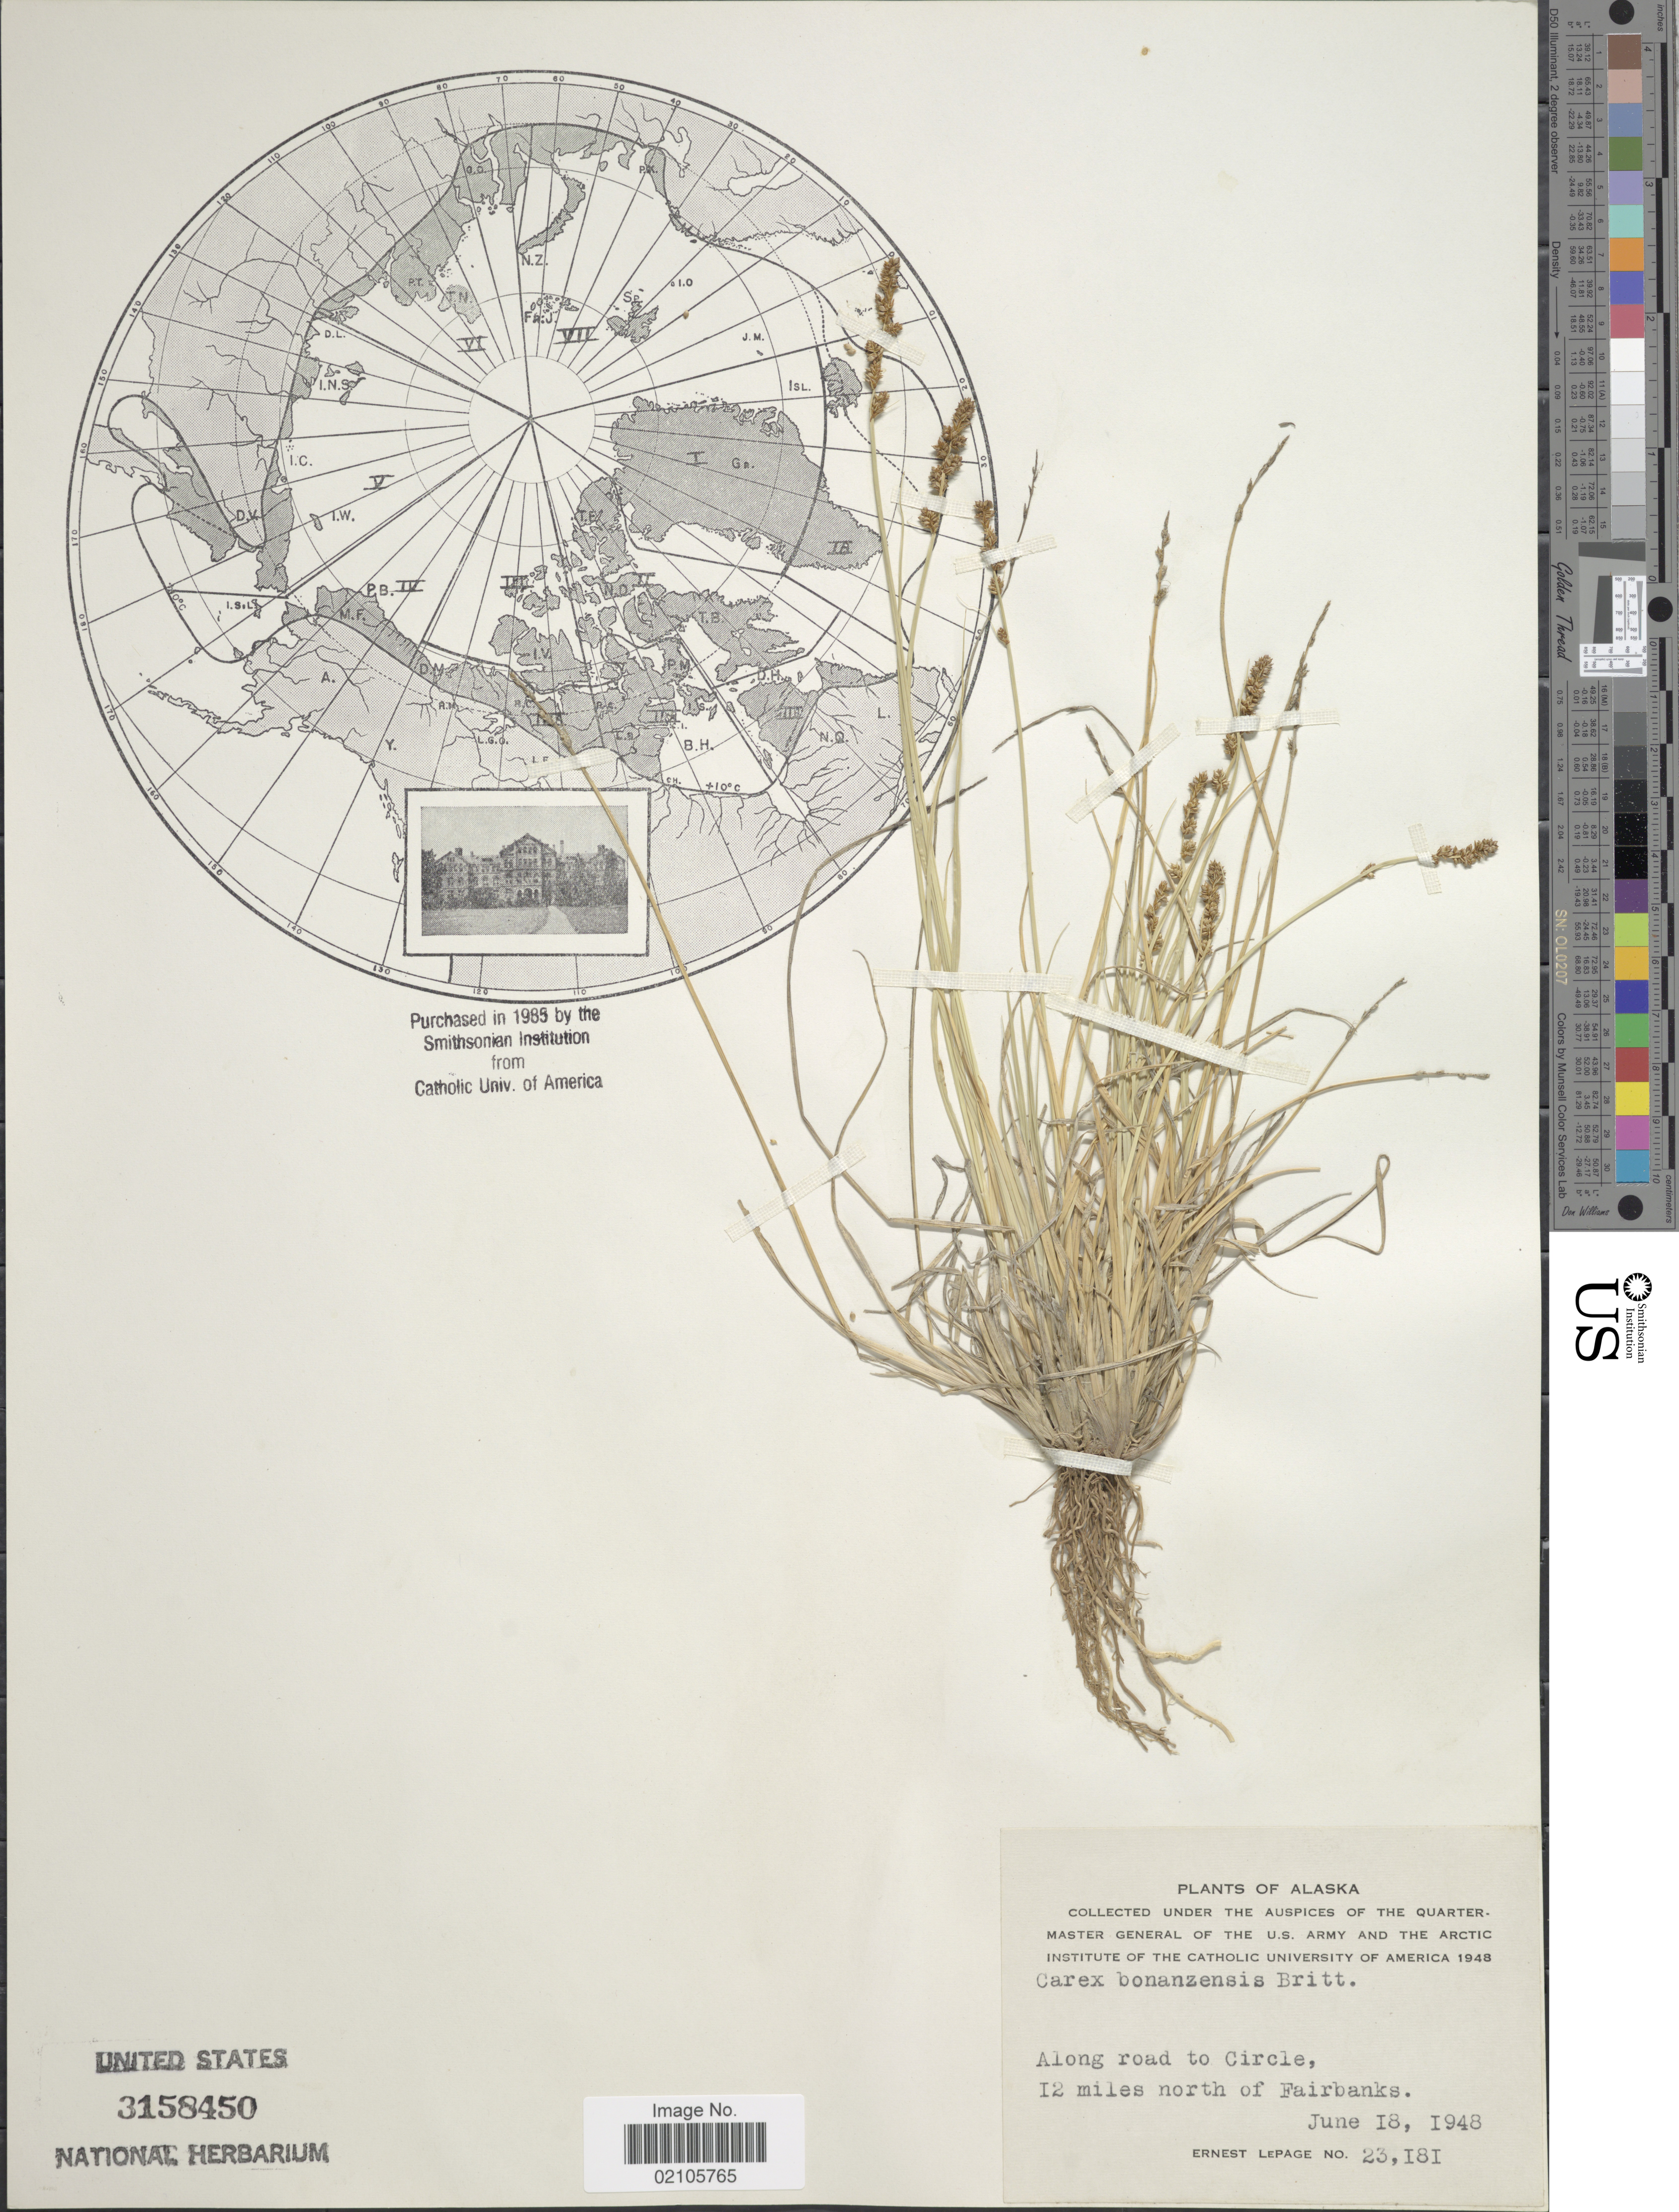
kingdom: Plantae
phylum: Tracheophyta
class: Liliopsida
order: Poales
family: Cyperaceae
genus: Carex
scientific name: Carex bonanzensis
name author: Britton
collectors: E. Lepage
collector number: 23181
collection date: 1948-06-18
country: United States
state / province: Alaska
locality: Alogn road to Circle. 12 miles north of Fairbanks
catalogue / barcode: US 3158450